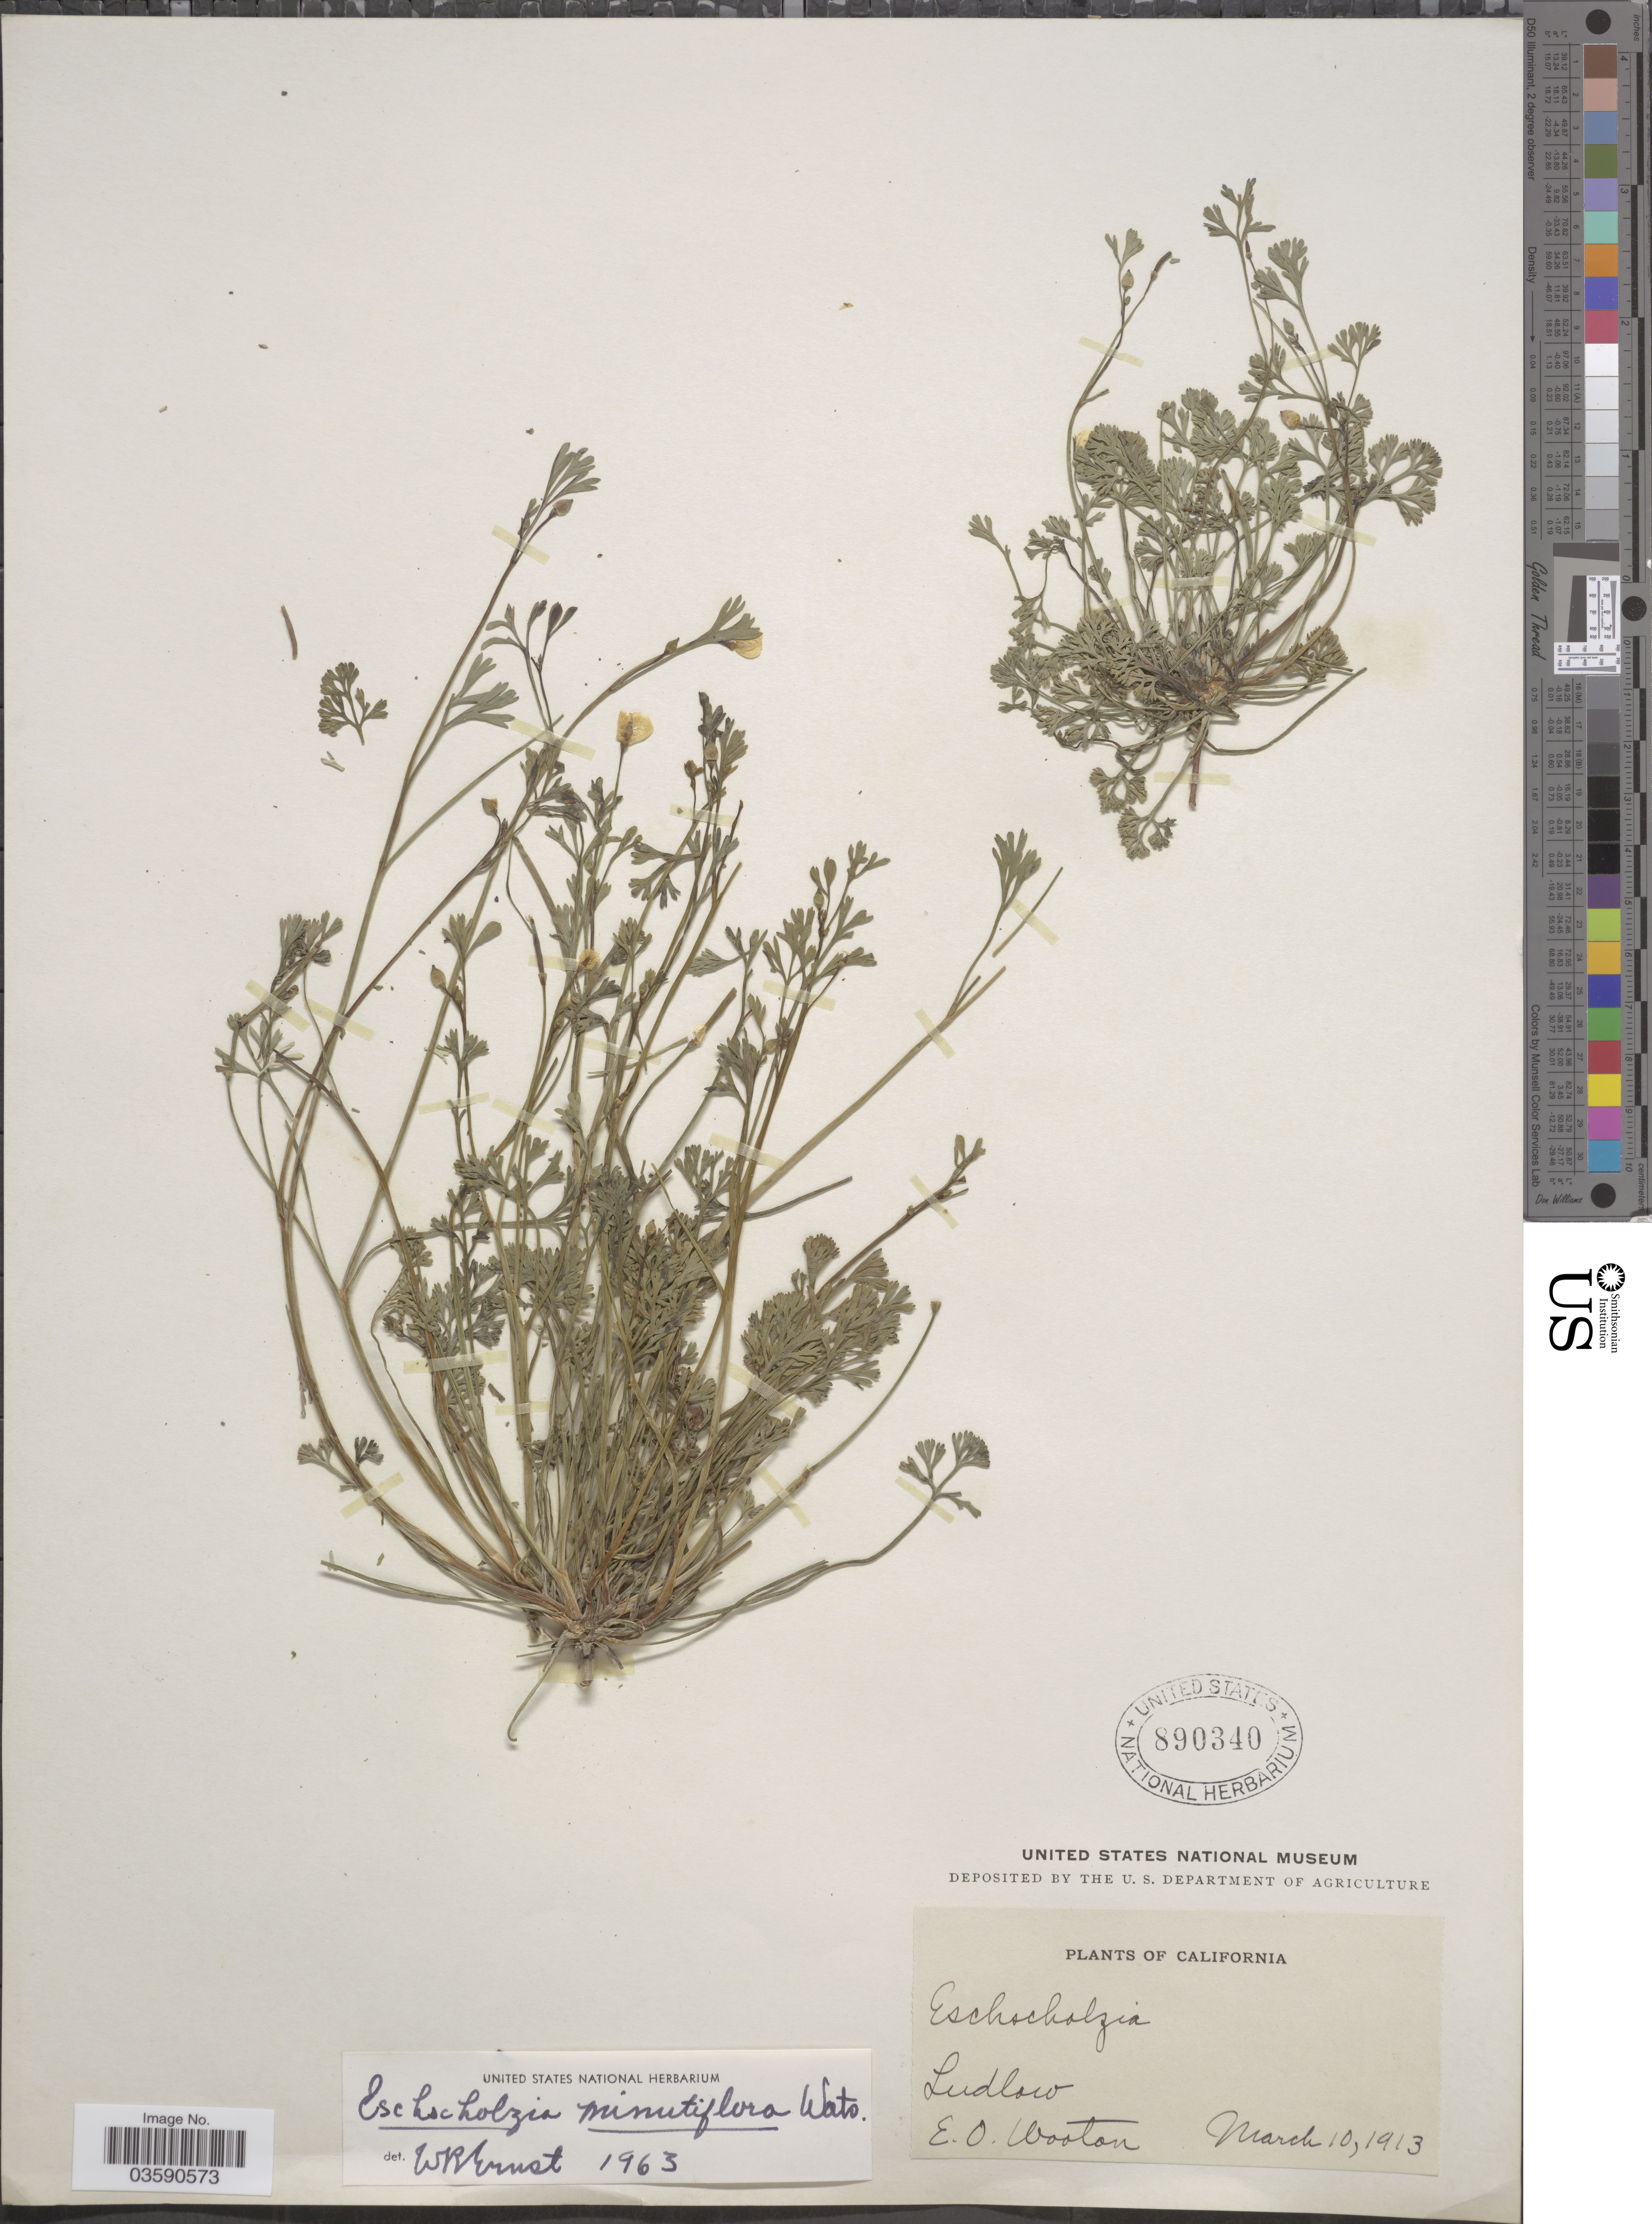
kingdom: Plantae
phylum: Tracheophyta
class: Magnoliopsida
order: Ranunculales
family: Papaveraceae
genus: Eschscholzia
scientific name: Eschscholzia minutiflora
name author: S. Watson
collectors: E. O. Wooton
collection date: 1913-03-10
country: United States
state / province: California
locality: Ludlow.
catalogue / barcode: US 890340